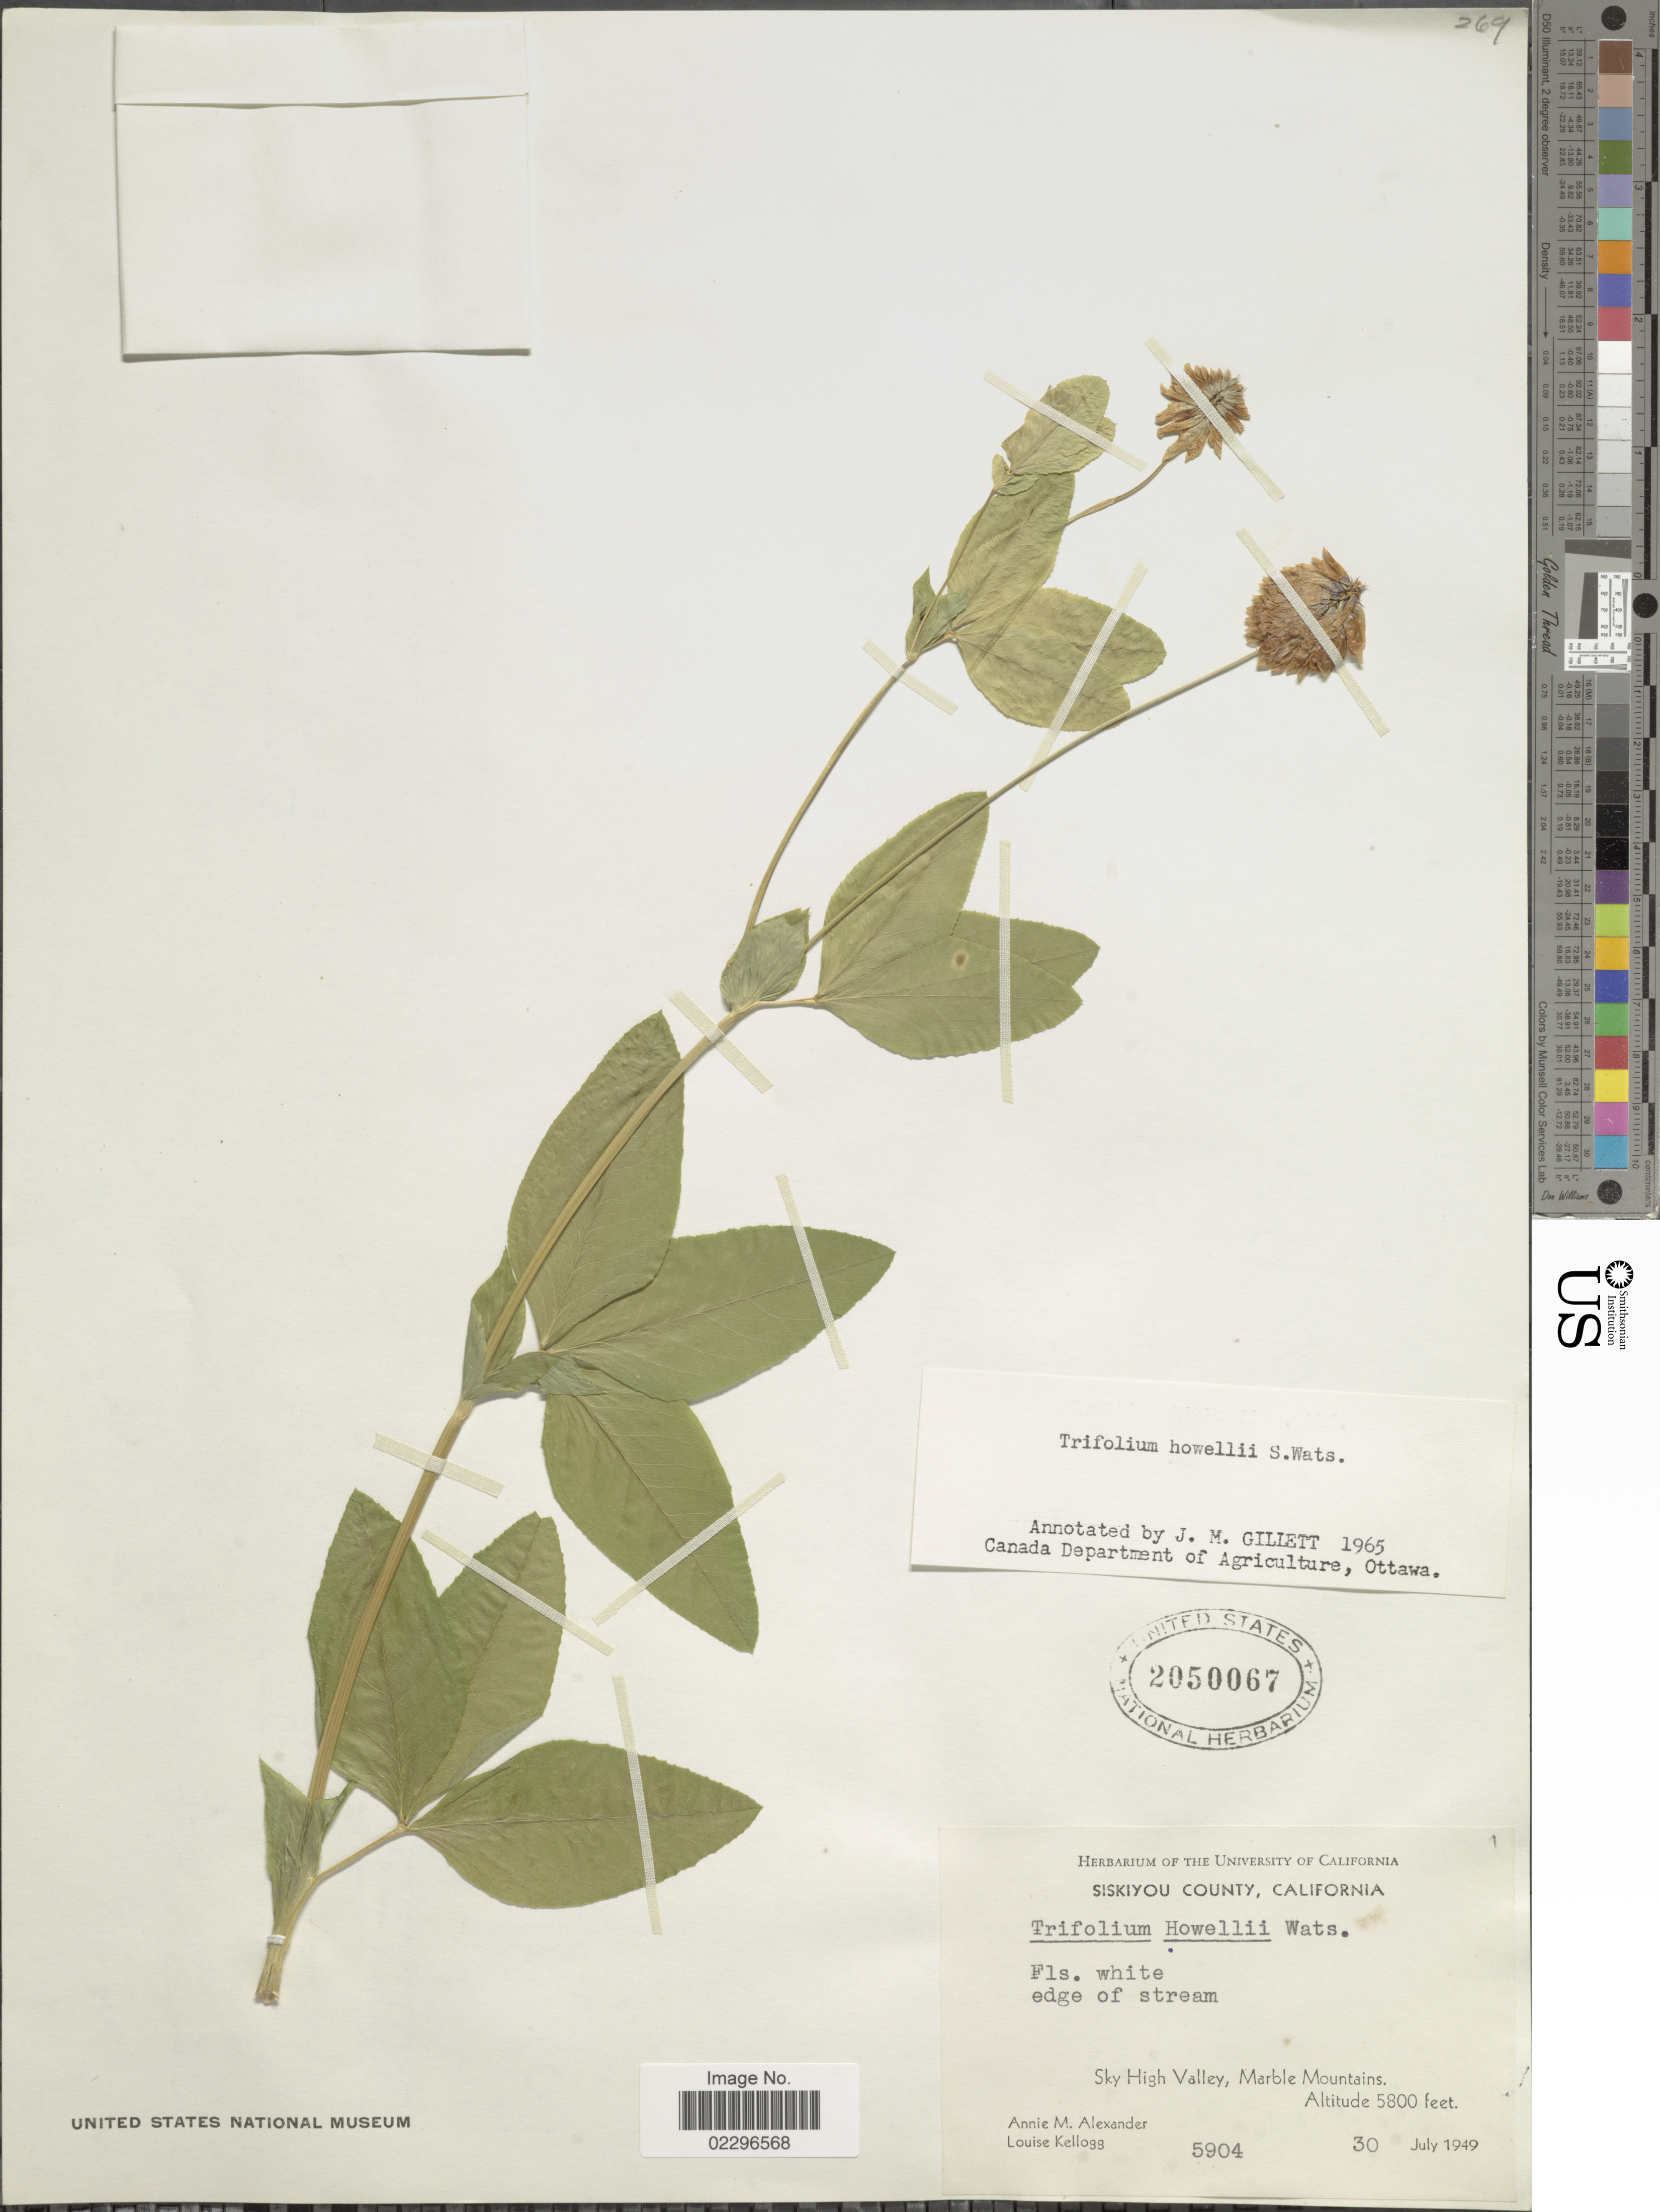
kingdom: Plantae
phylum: Tracheophyta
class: Magnoliopsida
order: Fabales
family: Fabaceae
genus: Trifolium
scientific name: Trifolium howellii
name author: S. Watson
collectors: A. M. Alexander & L. Kellogg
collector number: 5904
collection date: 1949-07-30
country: United States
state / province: California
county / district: Siskiyou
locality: Siskiyou County, California, Sky High Valley, Marble Mountains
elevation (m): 1768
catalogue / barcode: US 2050067